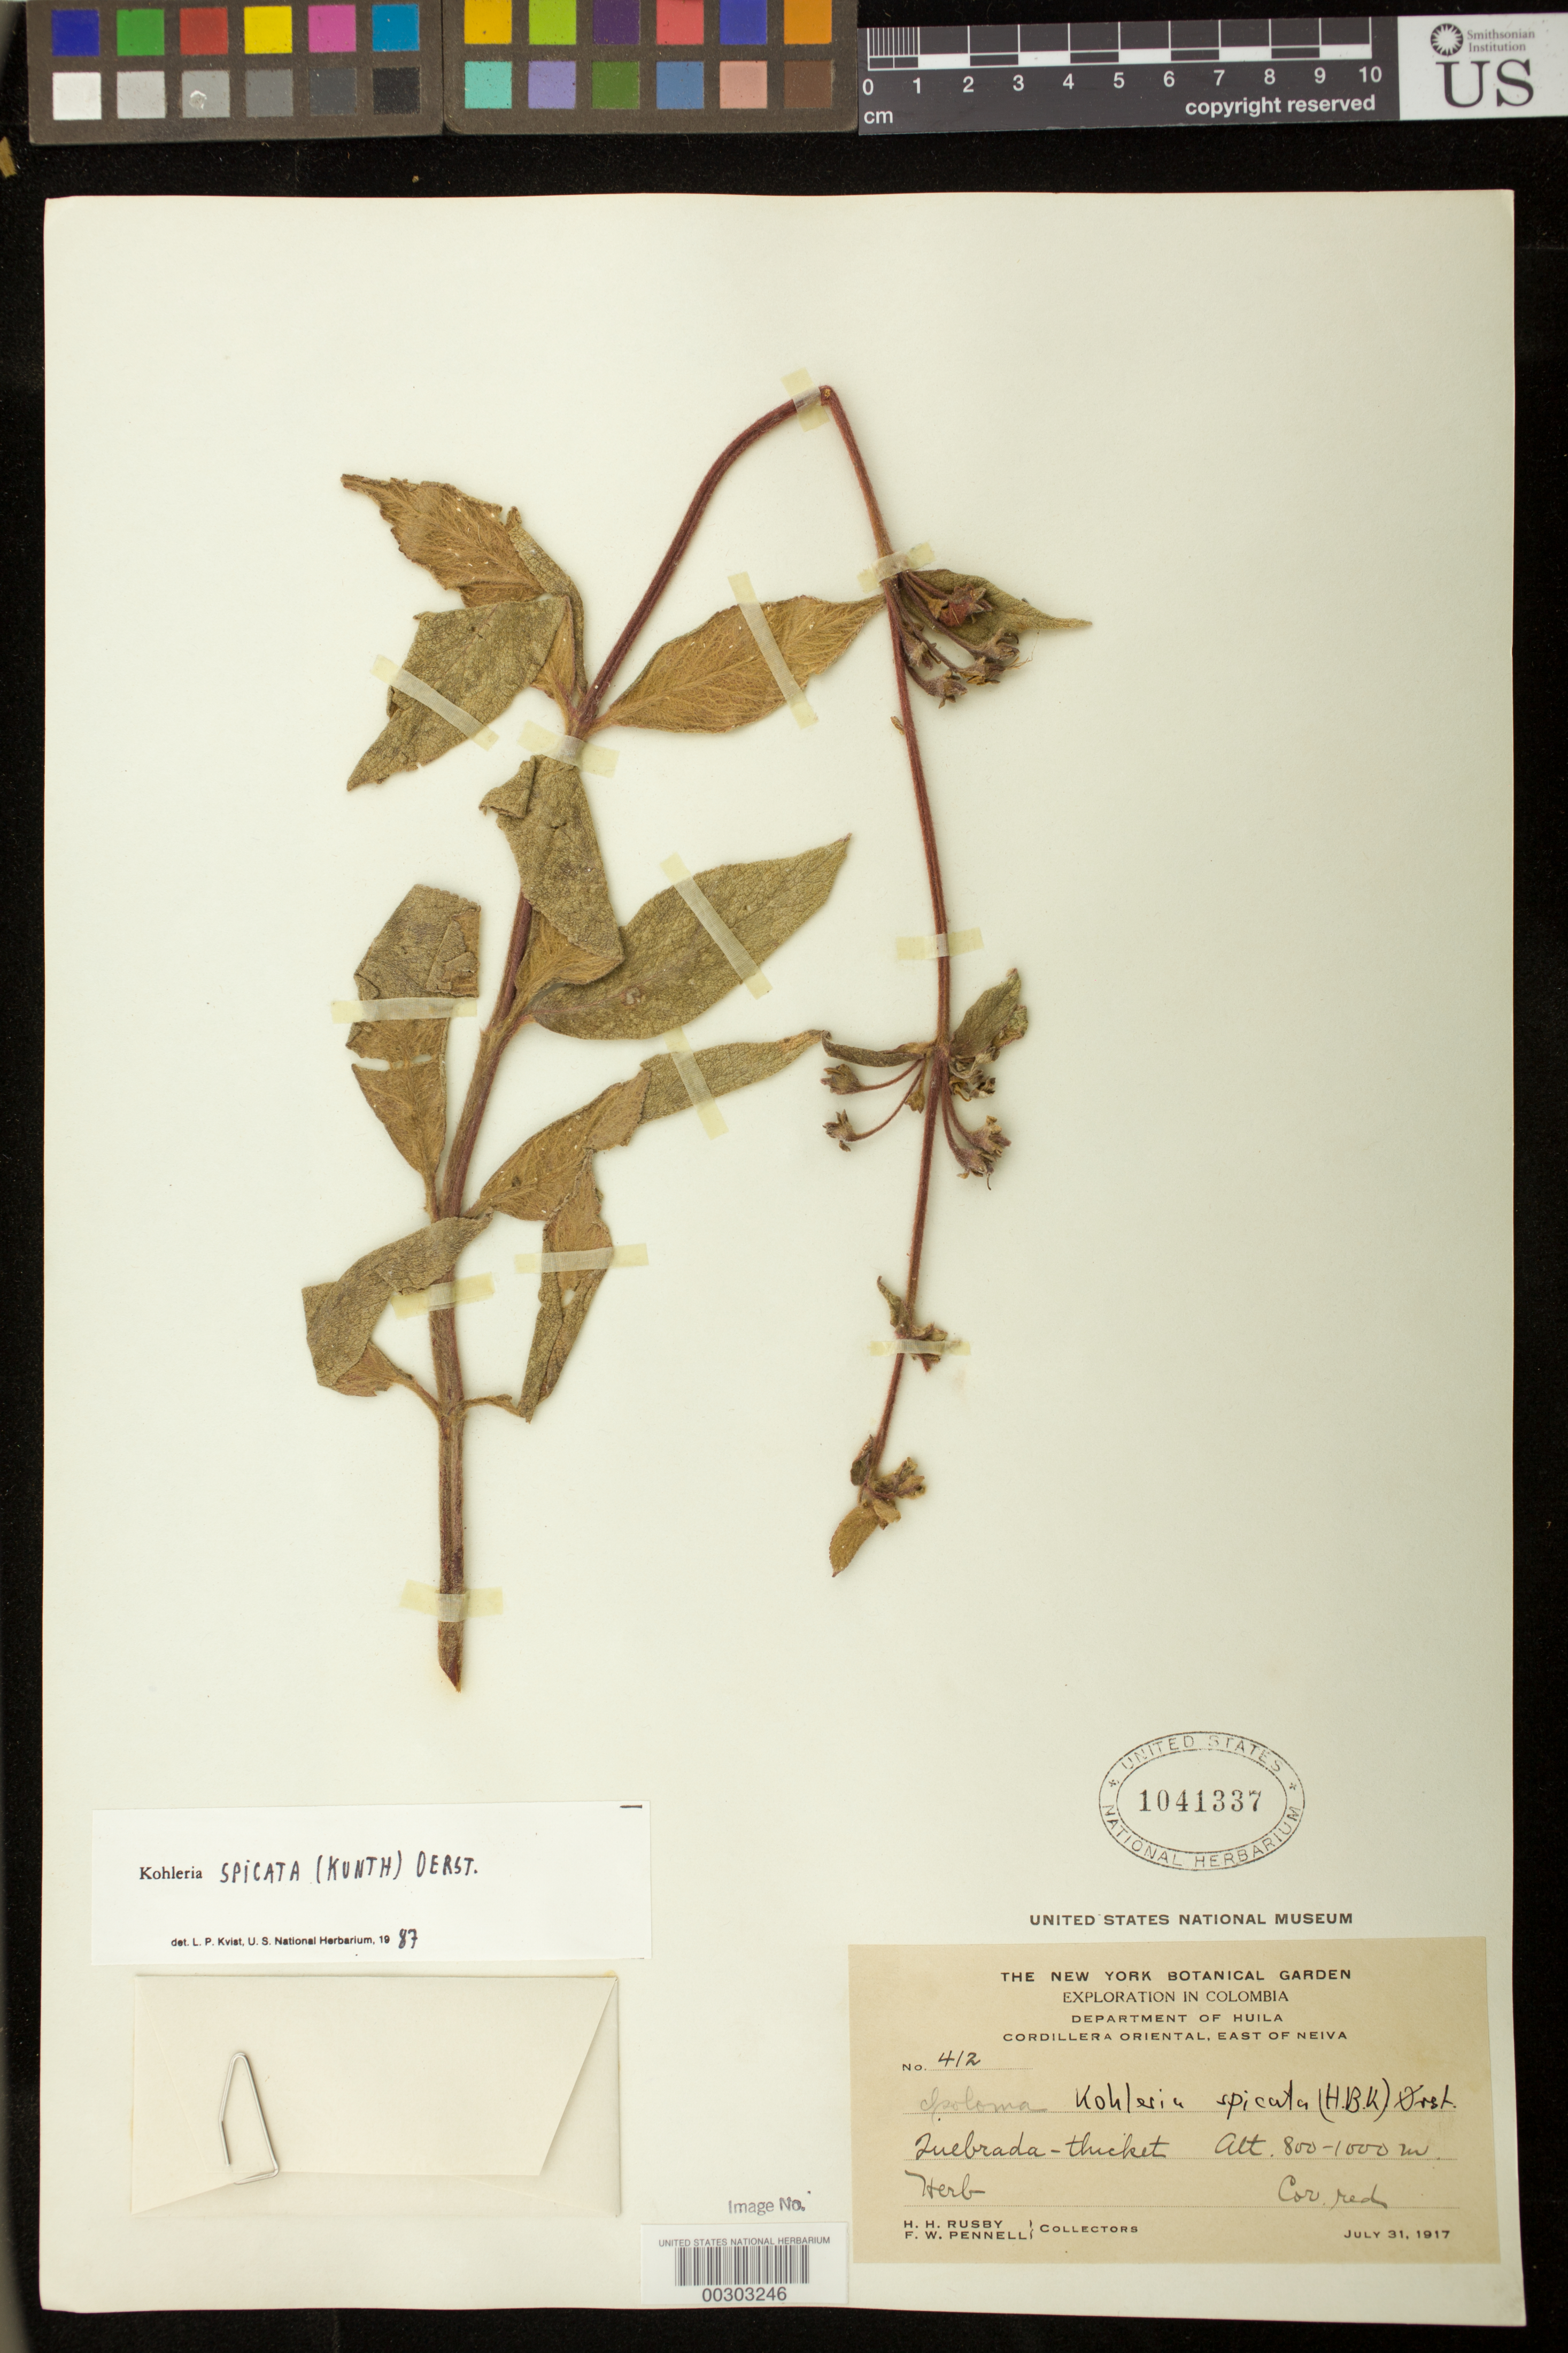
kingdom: Plantae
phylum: Tracheophyta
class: Magnoliopsida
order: Lamiales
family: Gesneriaceae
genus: Kohleria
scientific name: Kohleria spicata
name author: (Kunth) Oerst.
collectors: H. H. Rusby & F. W. Pennell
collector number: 412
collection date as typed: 31 Jul 1917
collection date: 1917-07-31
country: Colombia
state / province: Huila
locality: Cordillera Oriental, E of Neiva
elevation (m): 800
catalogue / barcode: US 1041337